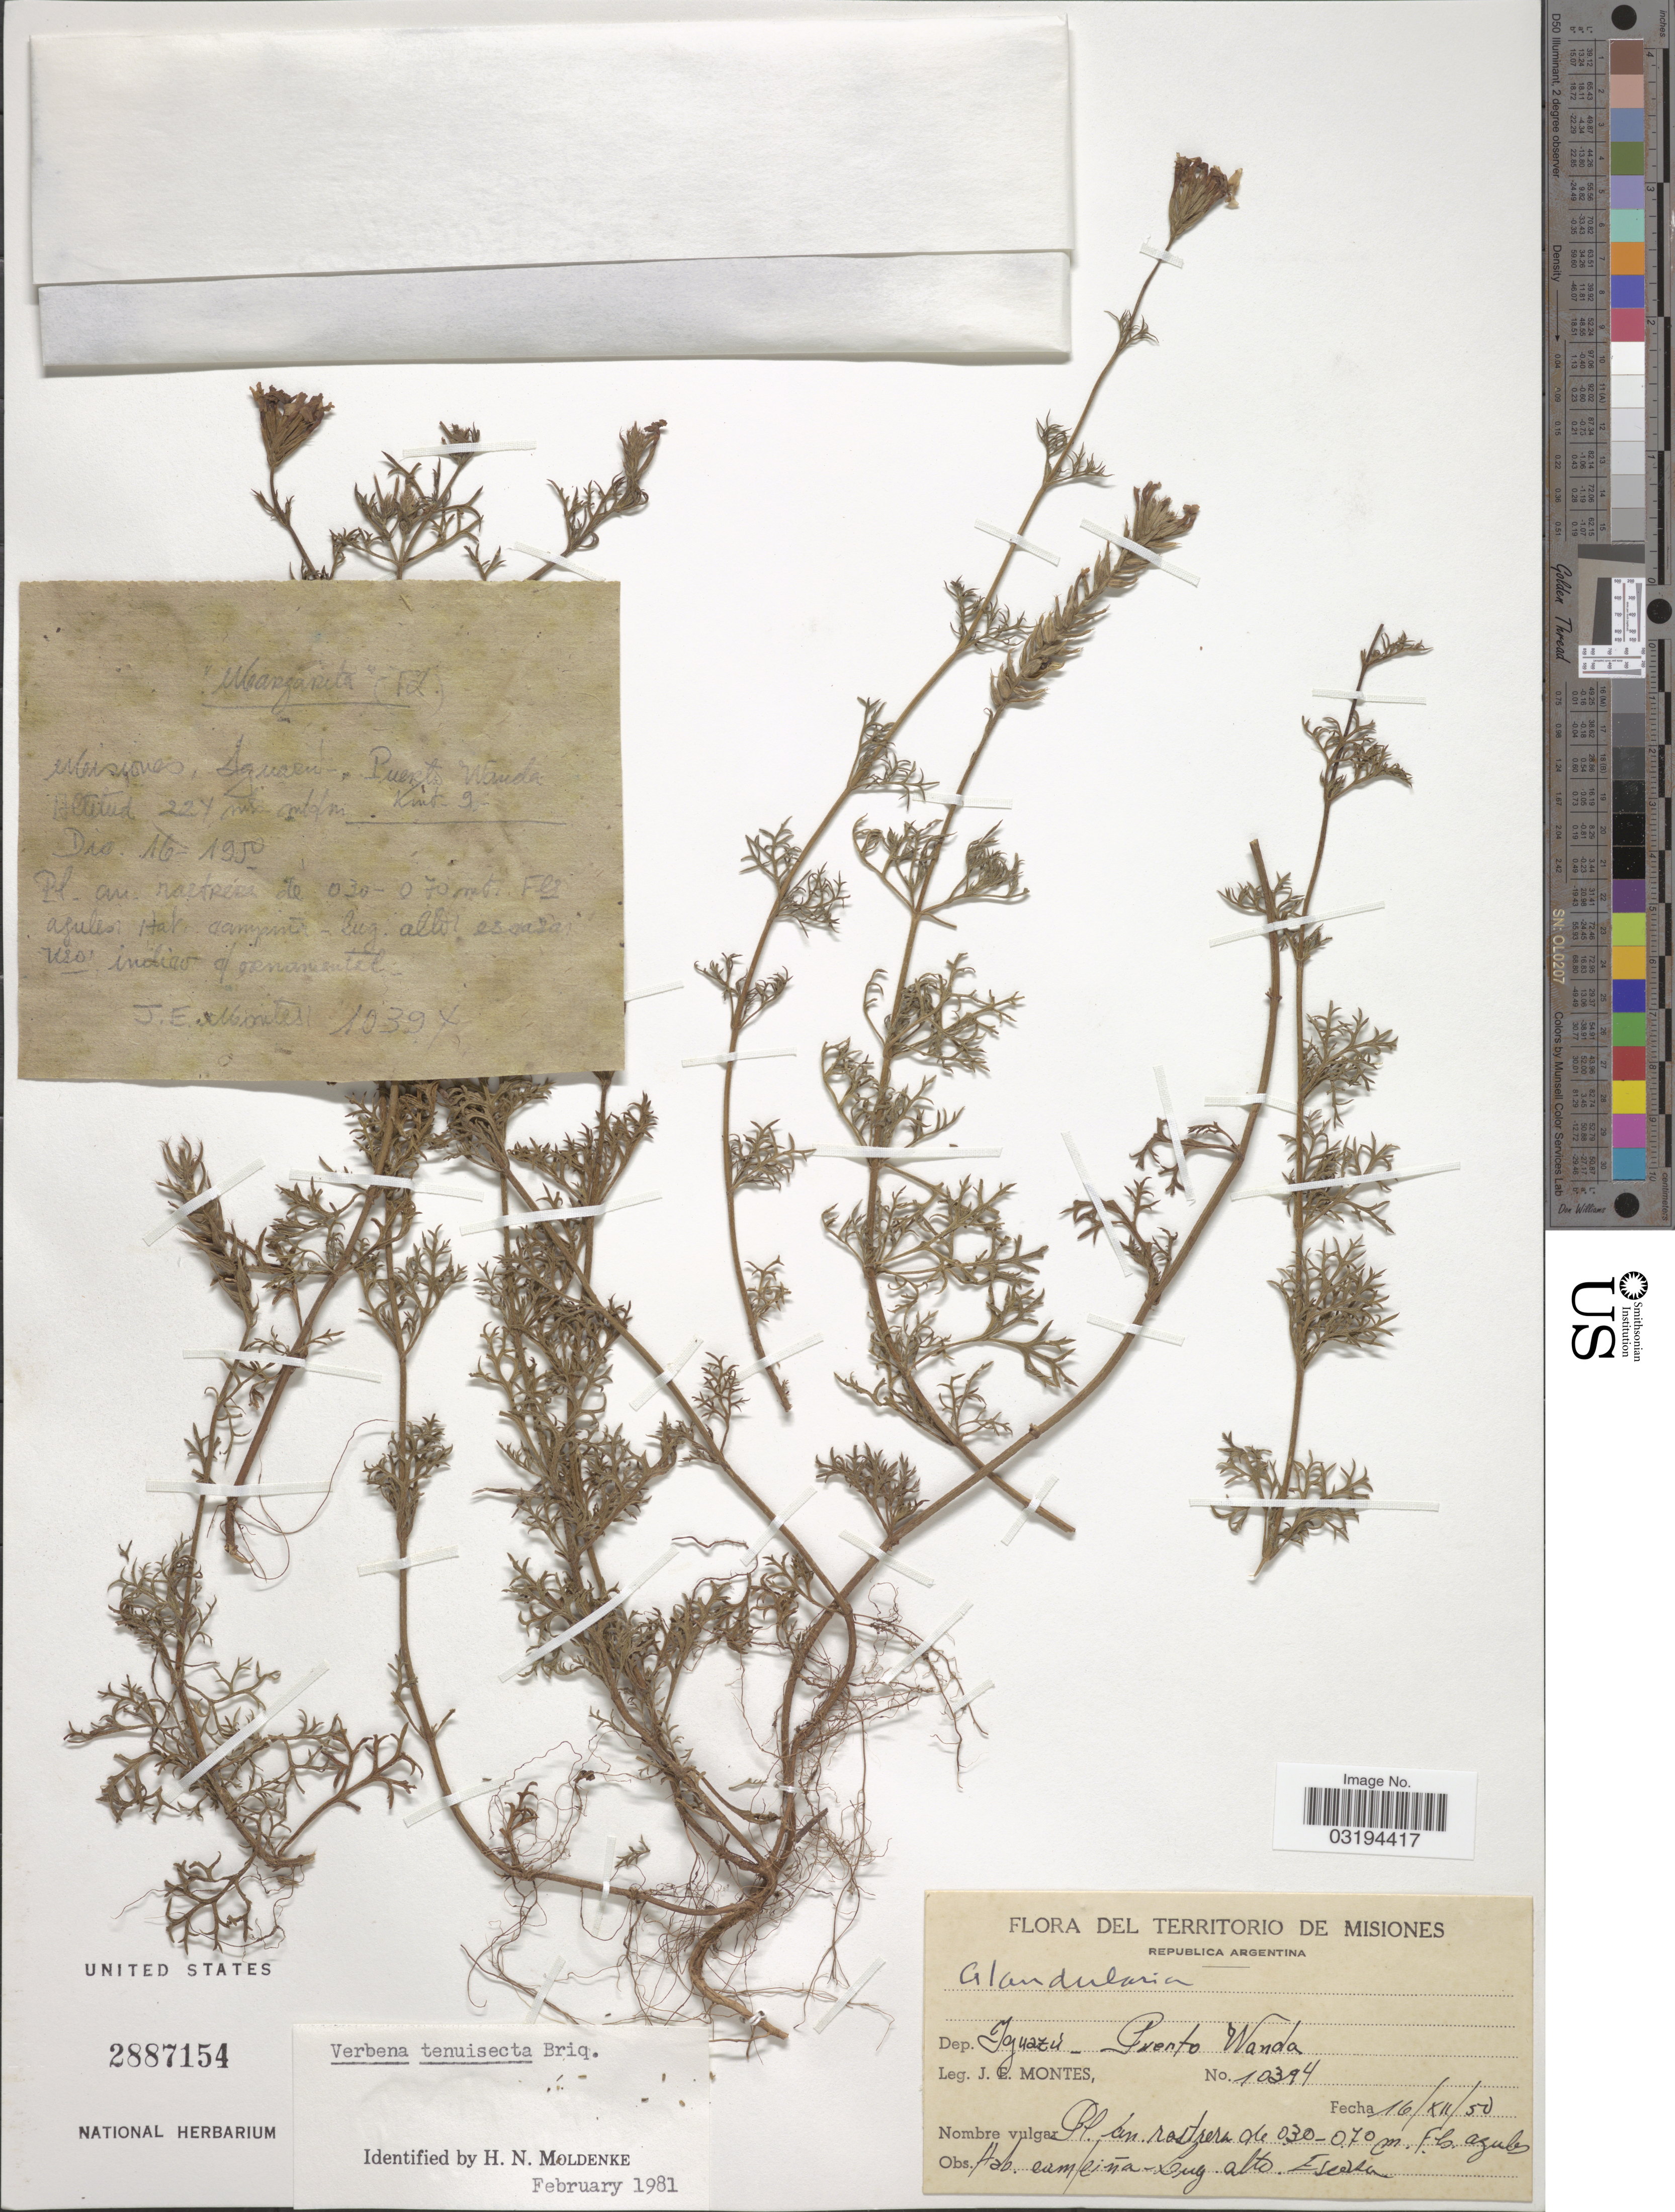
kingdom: Plantae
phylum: Tracheophyta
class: Magnoliopsida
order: Lamiales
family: Verbenaceae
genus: Verbena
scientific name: Verbena tenuisecta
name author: Briq.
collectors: J. E. Montes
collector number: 10394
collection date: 1950-12-16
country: Argentina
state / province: Misiones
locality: Territorio de Misiones, Dep. Iguazú - Puerto Wanda, Kms 9.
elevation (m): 224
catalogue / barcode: US 2887154